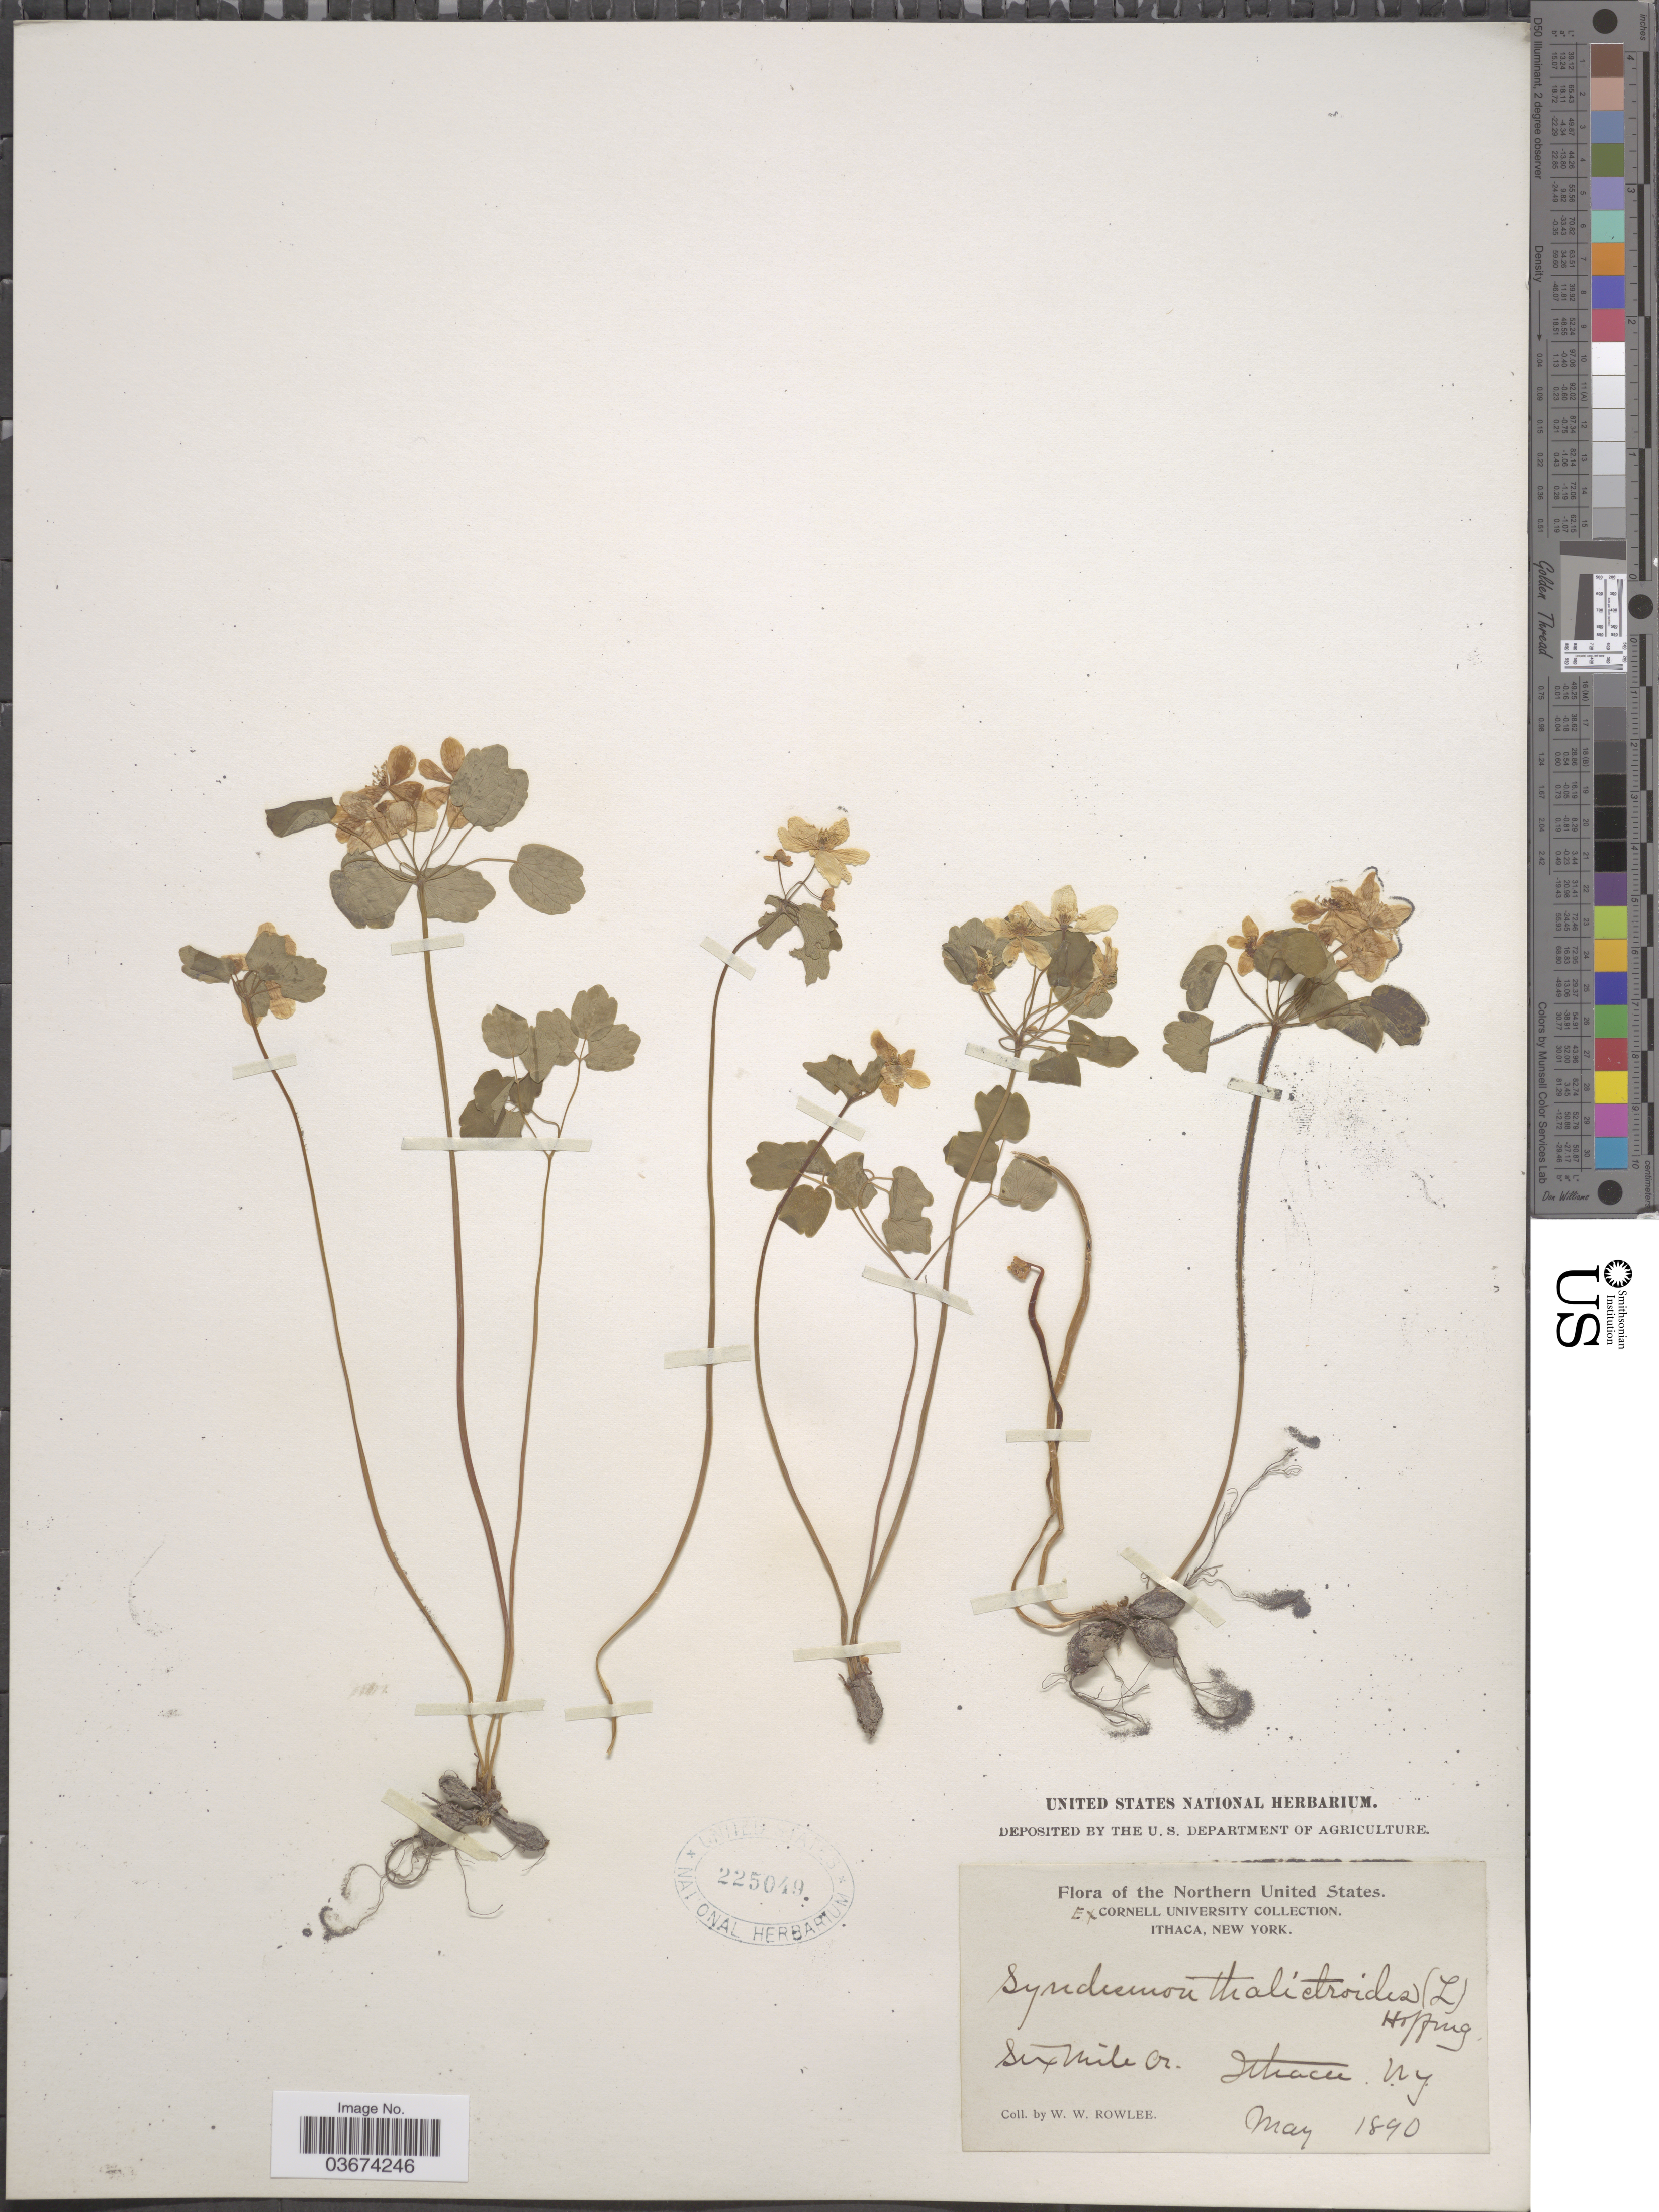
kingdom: Plantae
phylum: Tracheophyta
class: Magnoliopsida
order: Ranunculales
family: Ranunculaceae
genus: Thalictrum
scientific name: Thalictrum thalictroides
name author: (L.) A.J. Eames & B. Boivin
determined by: Strong, M. T., (US), Smithsonian Institution - National Museum of Natural History (UNITED STATES)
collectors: W. W. Rowlee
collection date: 1890-05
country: United States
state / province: New York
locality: Northern United States. Six Mile Cr. Ithaca.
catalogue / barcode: US 225049